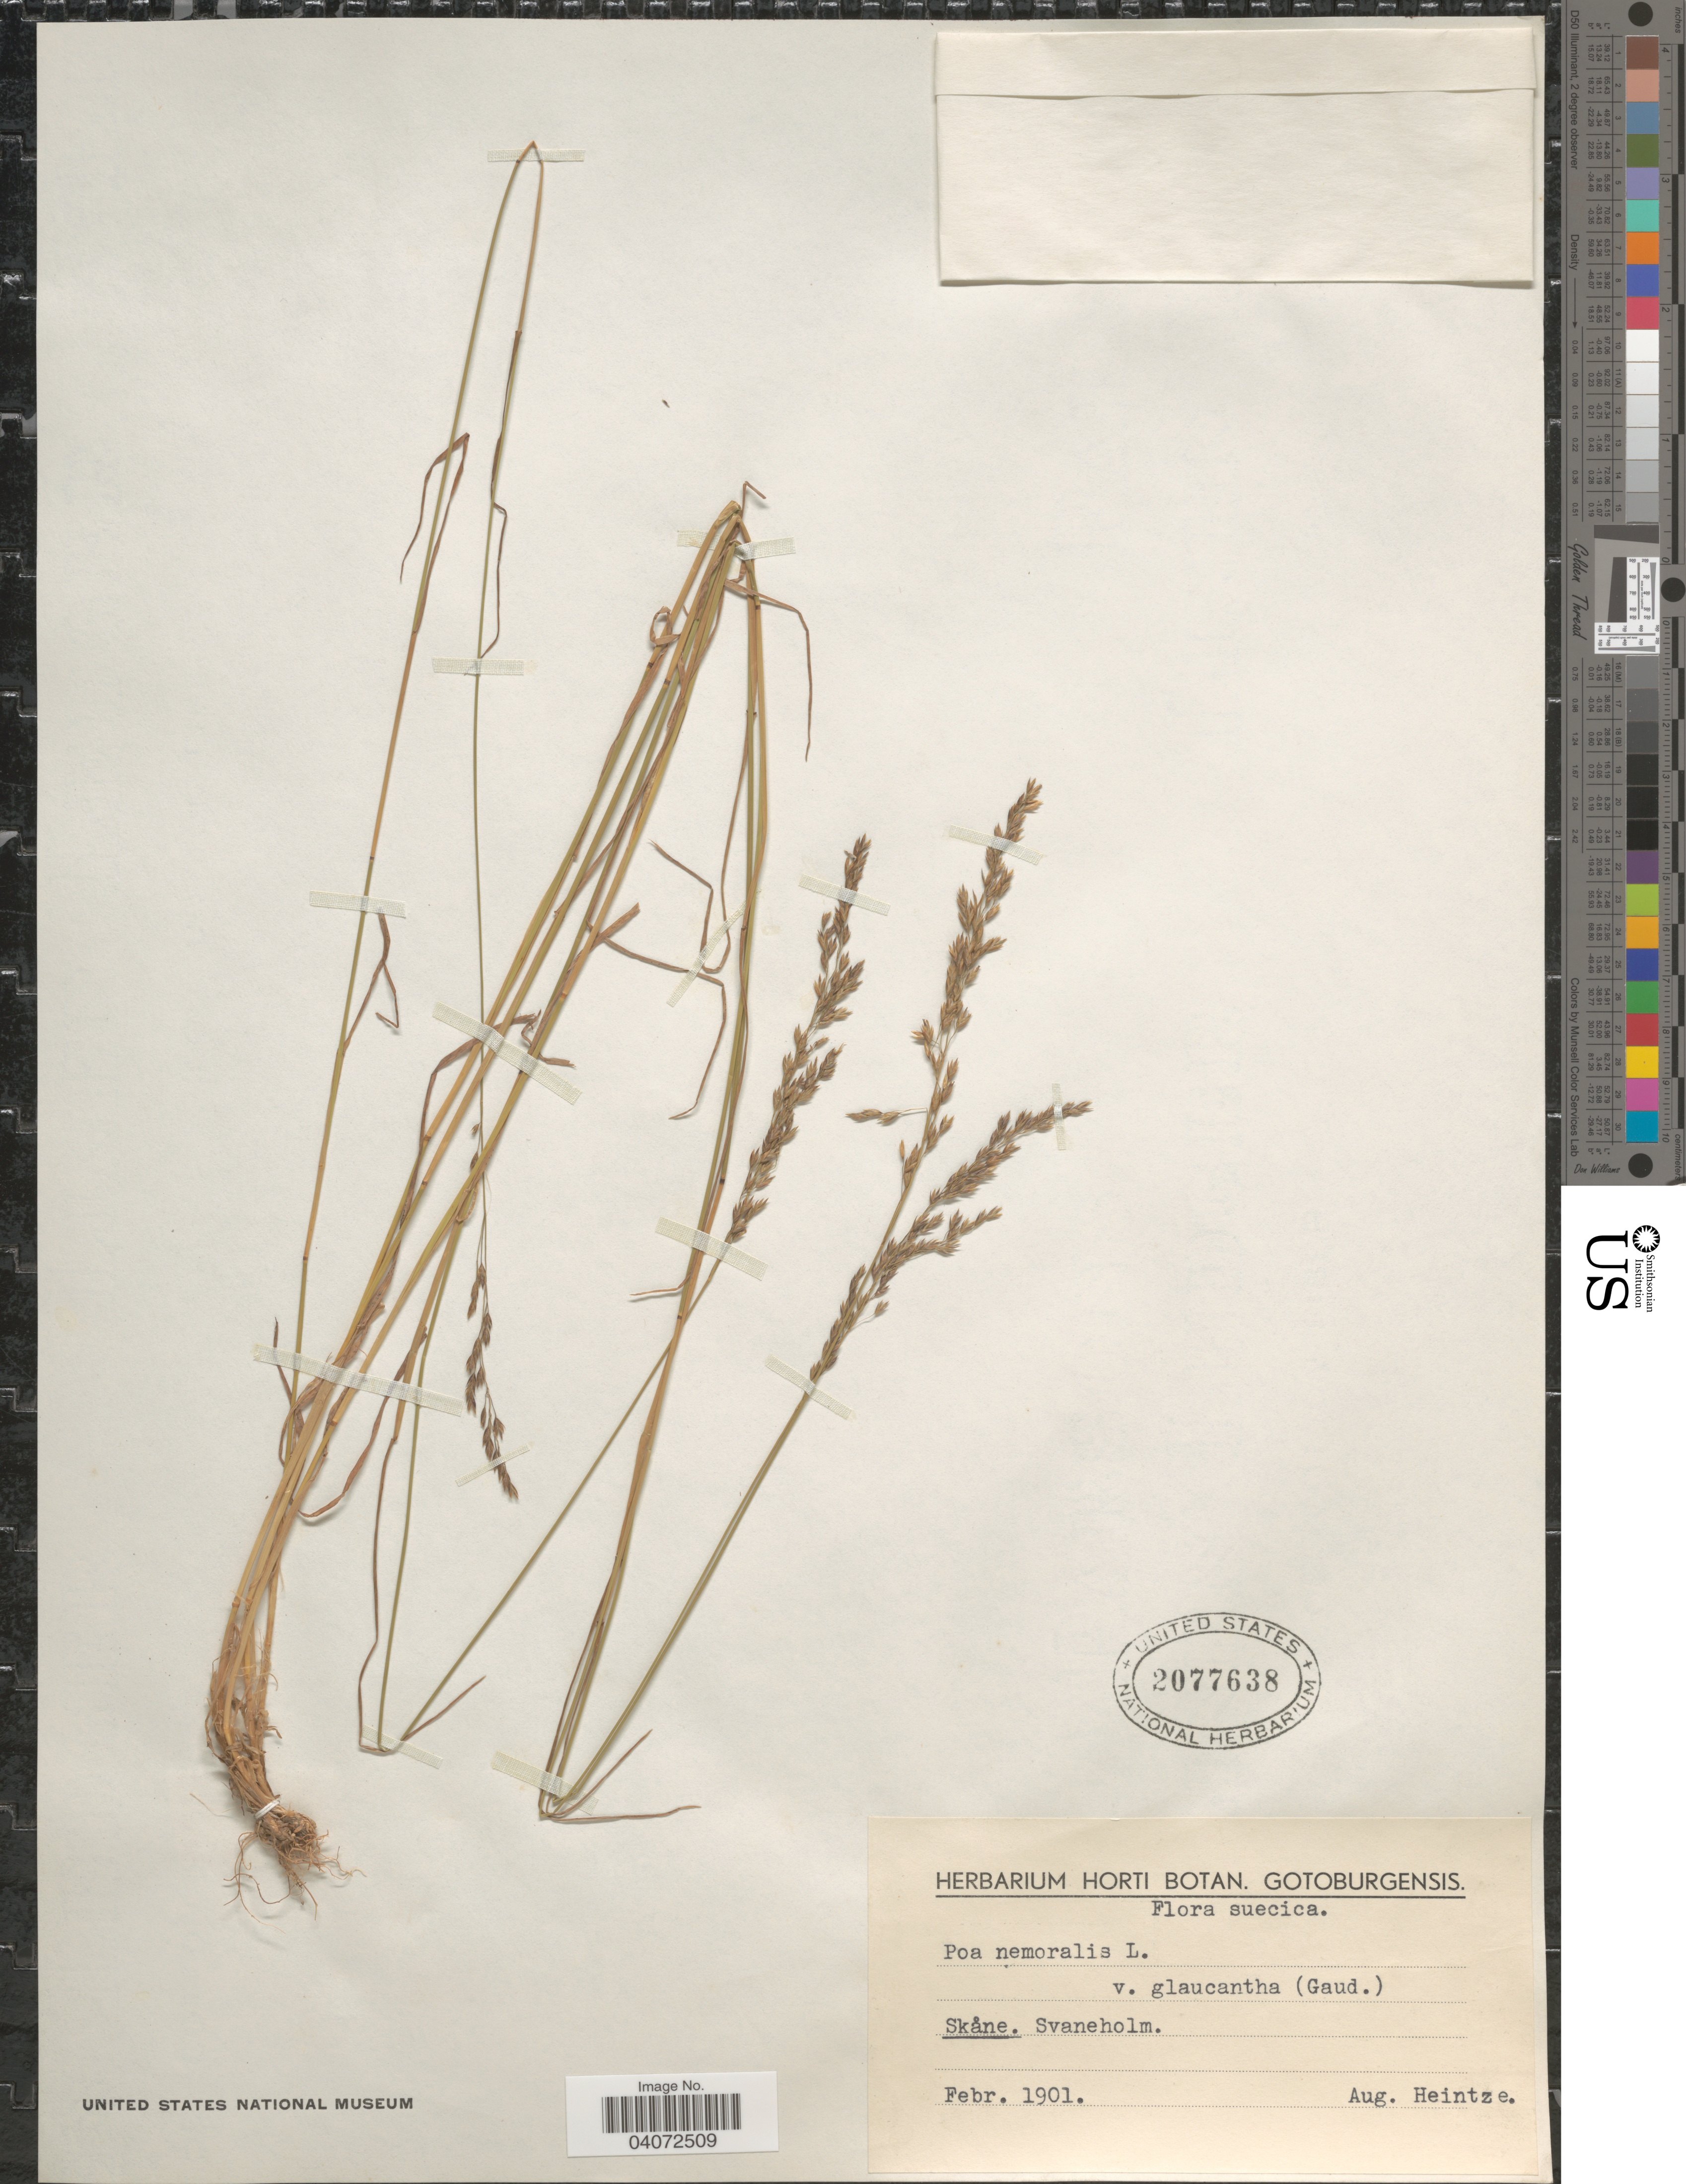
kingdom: Plantae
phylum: Tracheophyta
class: Liliopsida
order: Poales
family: Poaceae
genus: Poa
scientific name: Poa nemoralis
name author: L.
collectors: A. Heintze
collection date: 1901-02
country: Sweden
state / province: Skåne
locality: Suecica. Svaneholm.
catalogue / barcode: US 2077638